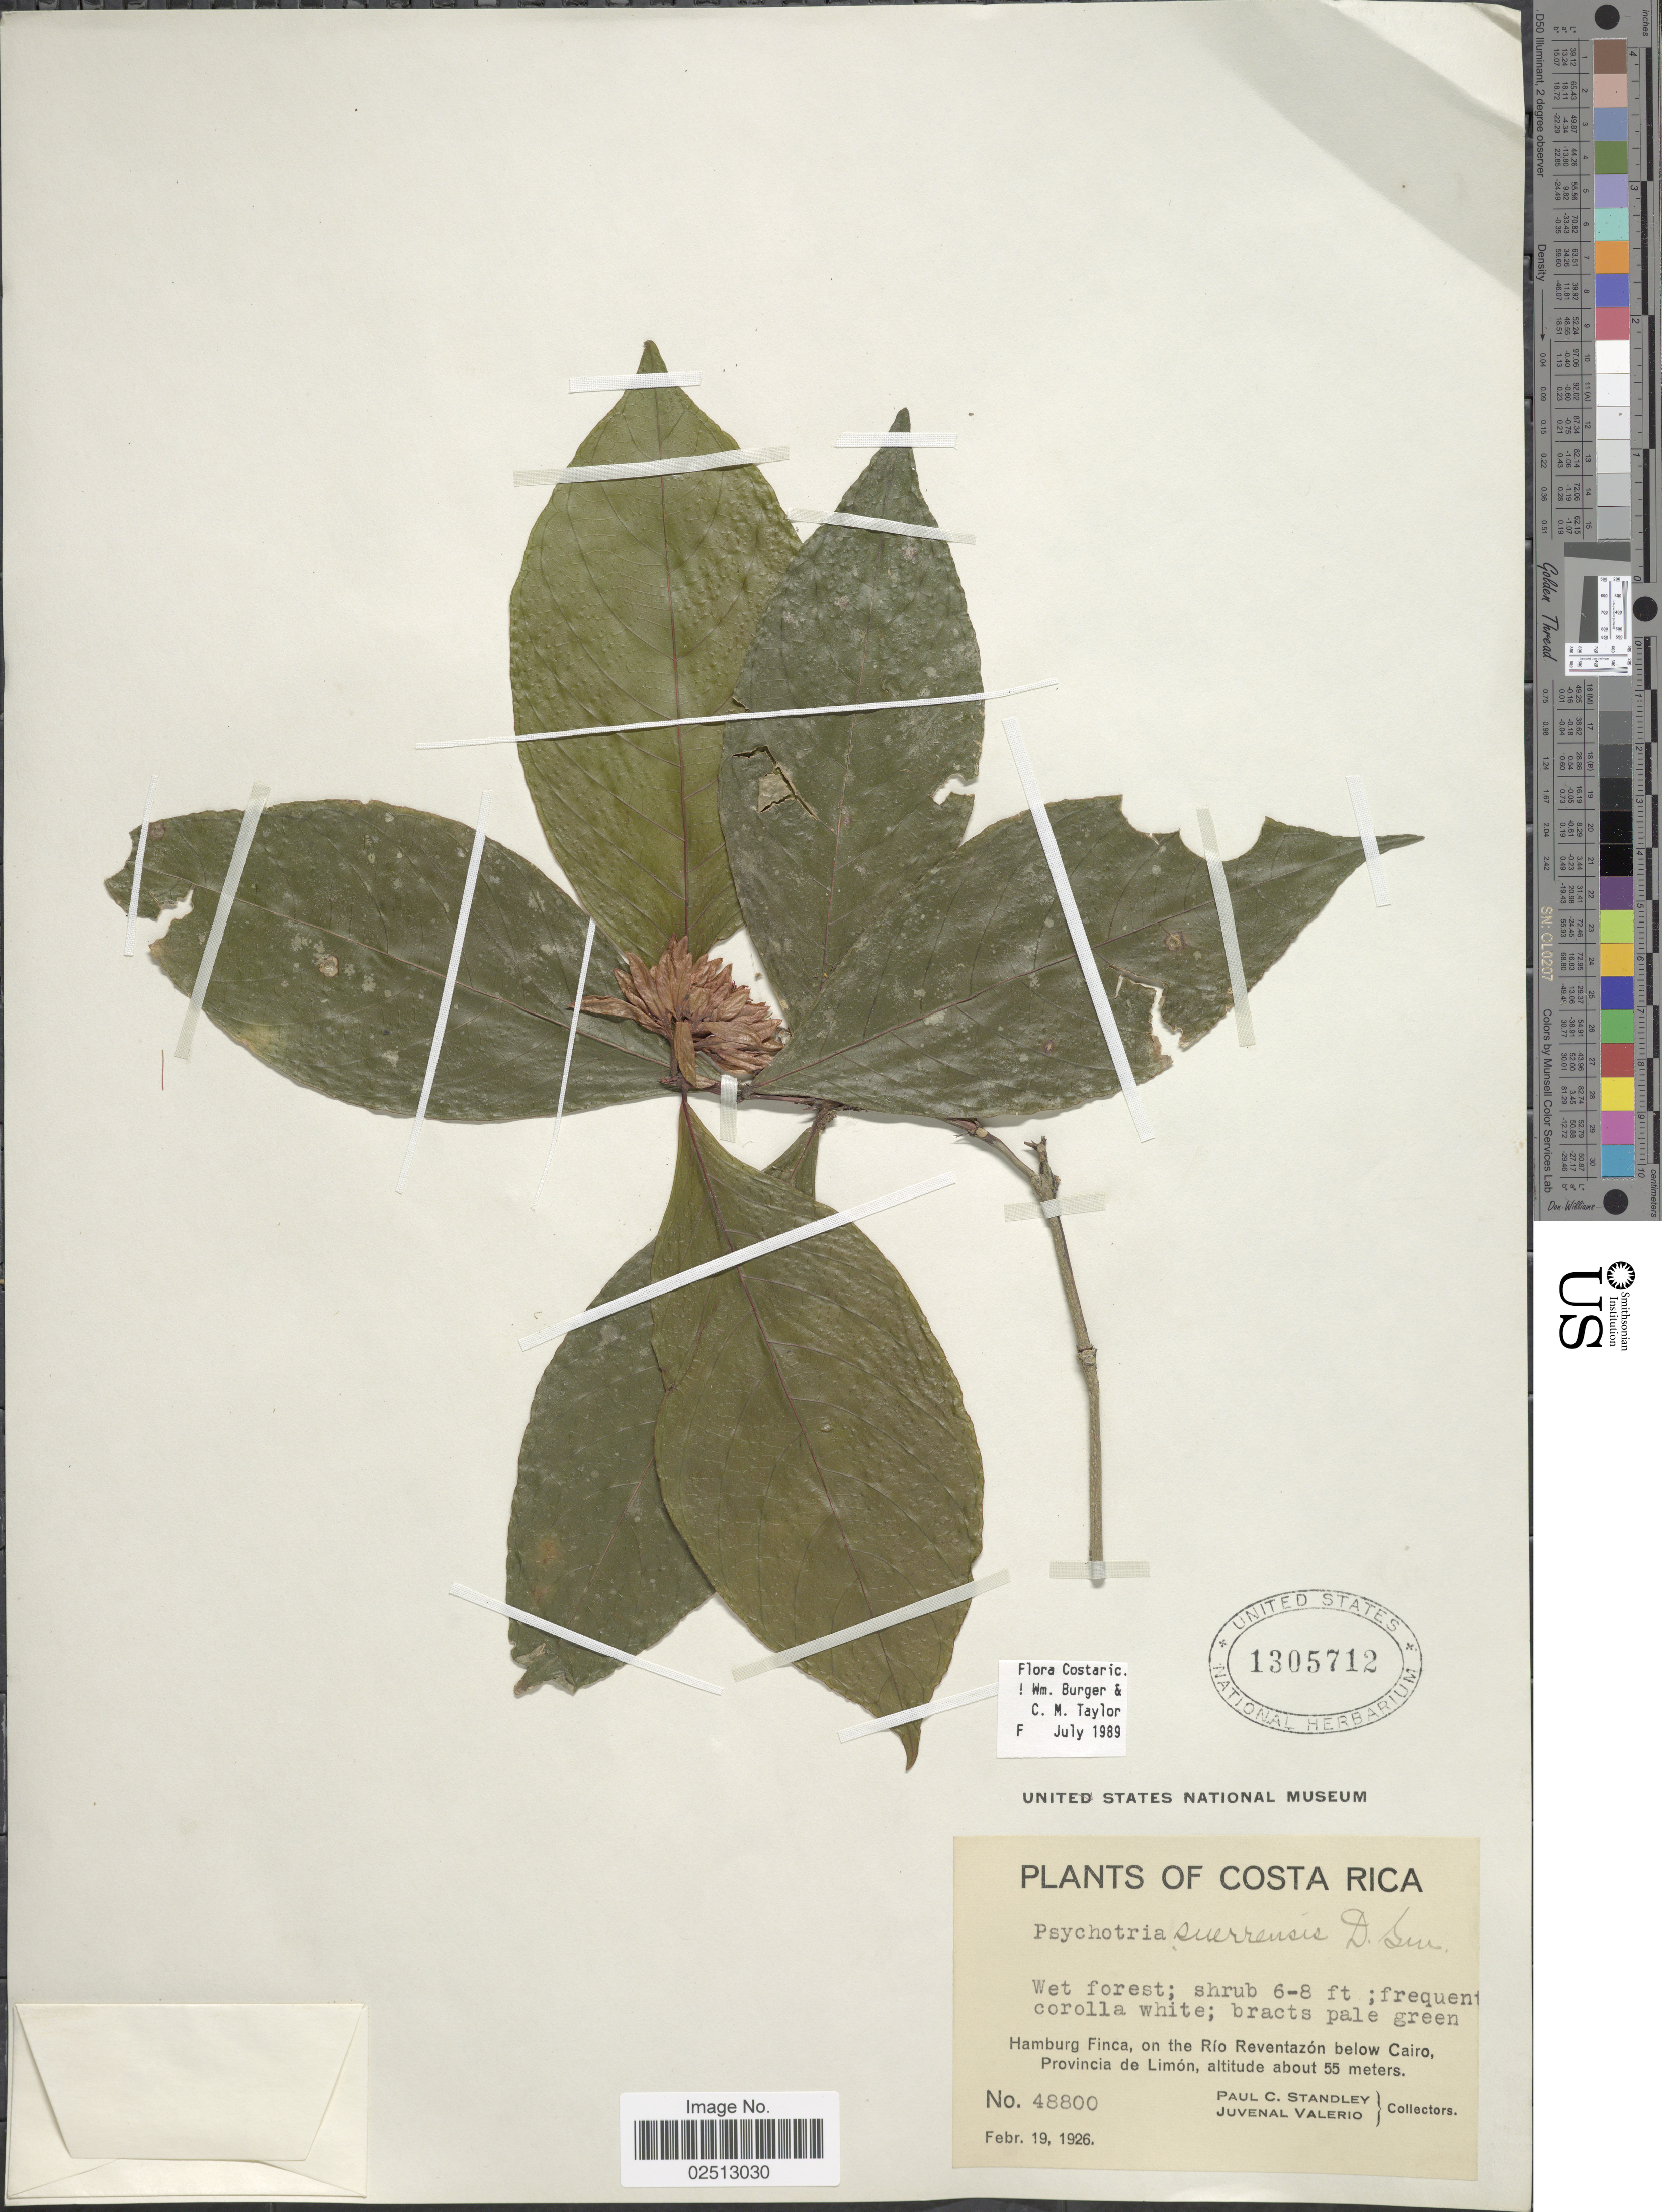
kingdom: Plantae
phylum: Tracheophyta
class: Magnoliopsida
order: Gentianales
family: Rubiaceae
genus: Psychotria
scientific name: Psychotria suerrensis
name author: Donn. Sm.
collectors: P. C. Standley & J. Valerio R.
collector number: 48800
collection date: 1926-02-19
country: Costa Rica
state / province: Limón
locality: Hamburg Finca, on the Rio Reventazon below Cairo. Provincia de Limon.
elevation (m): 55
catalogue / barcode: US 1305712